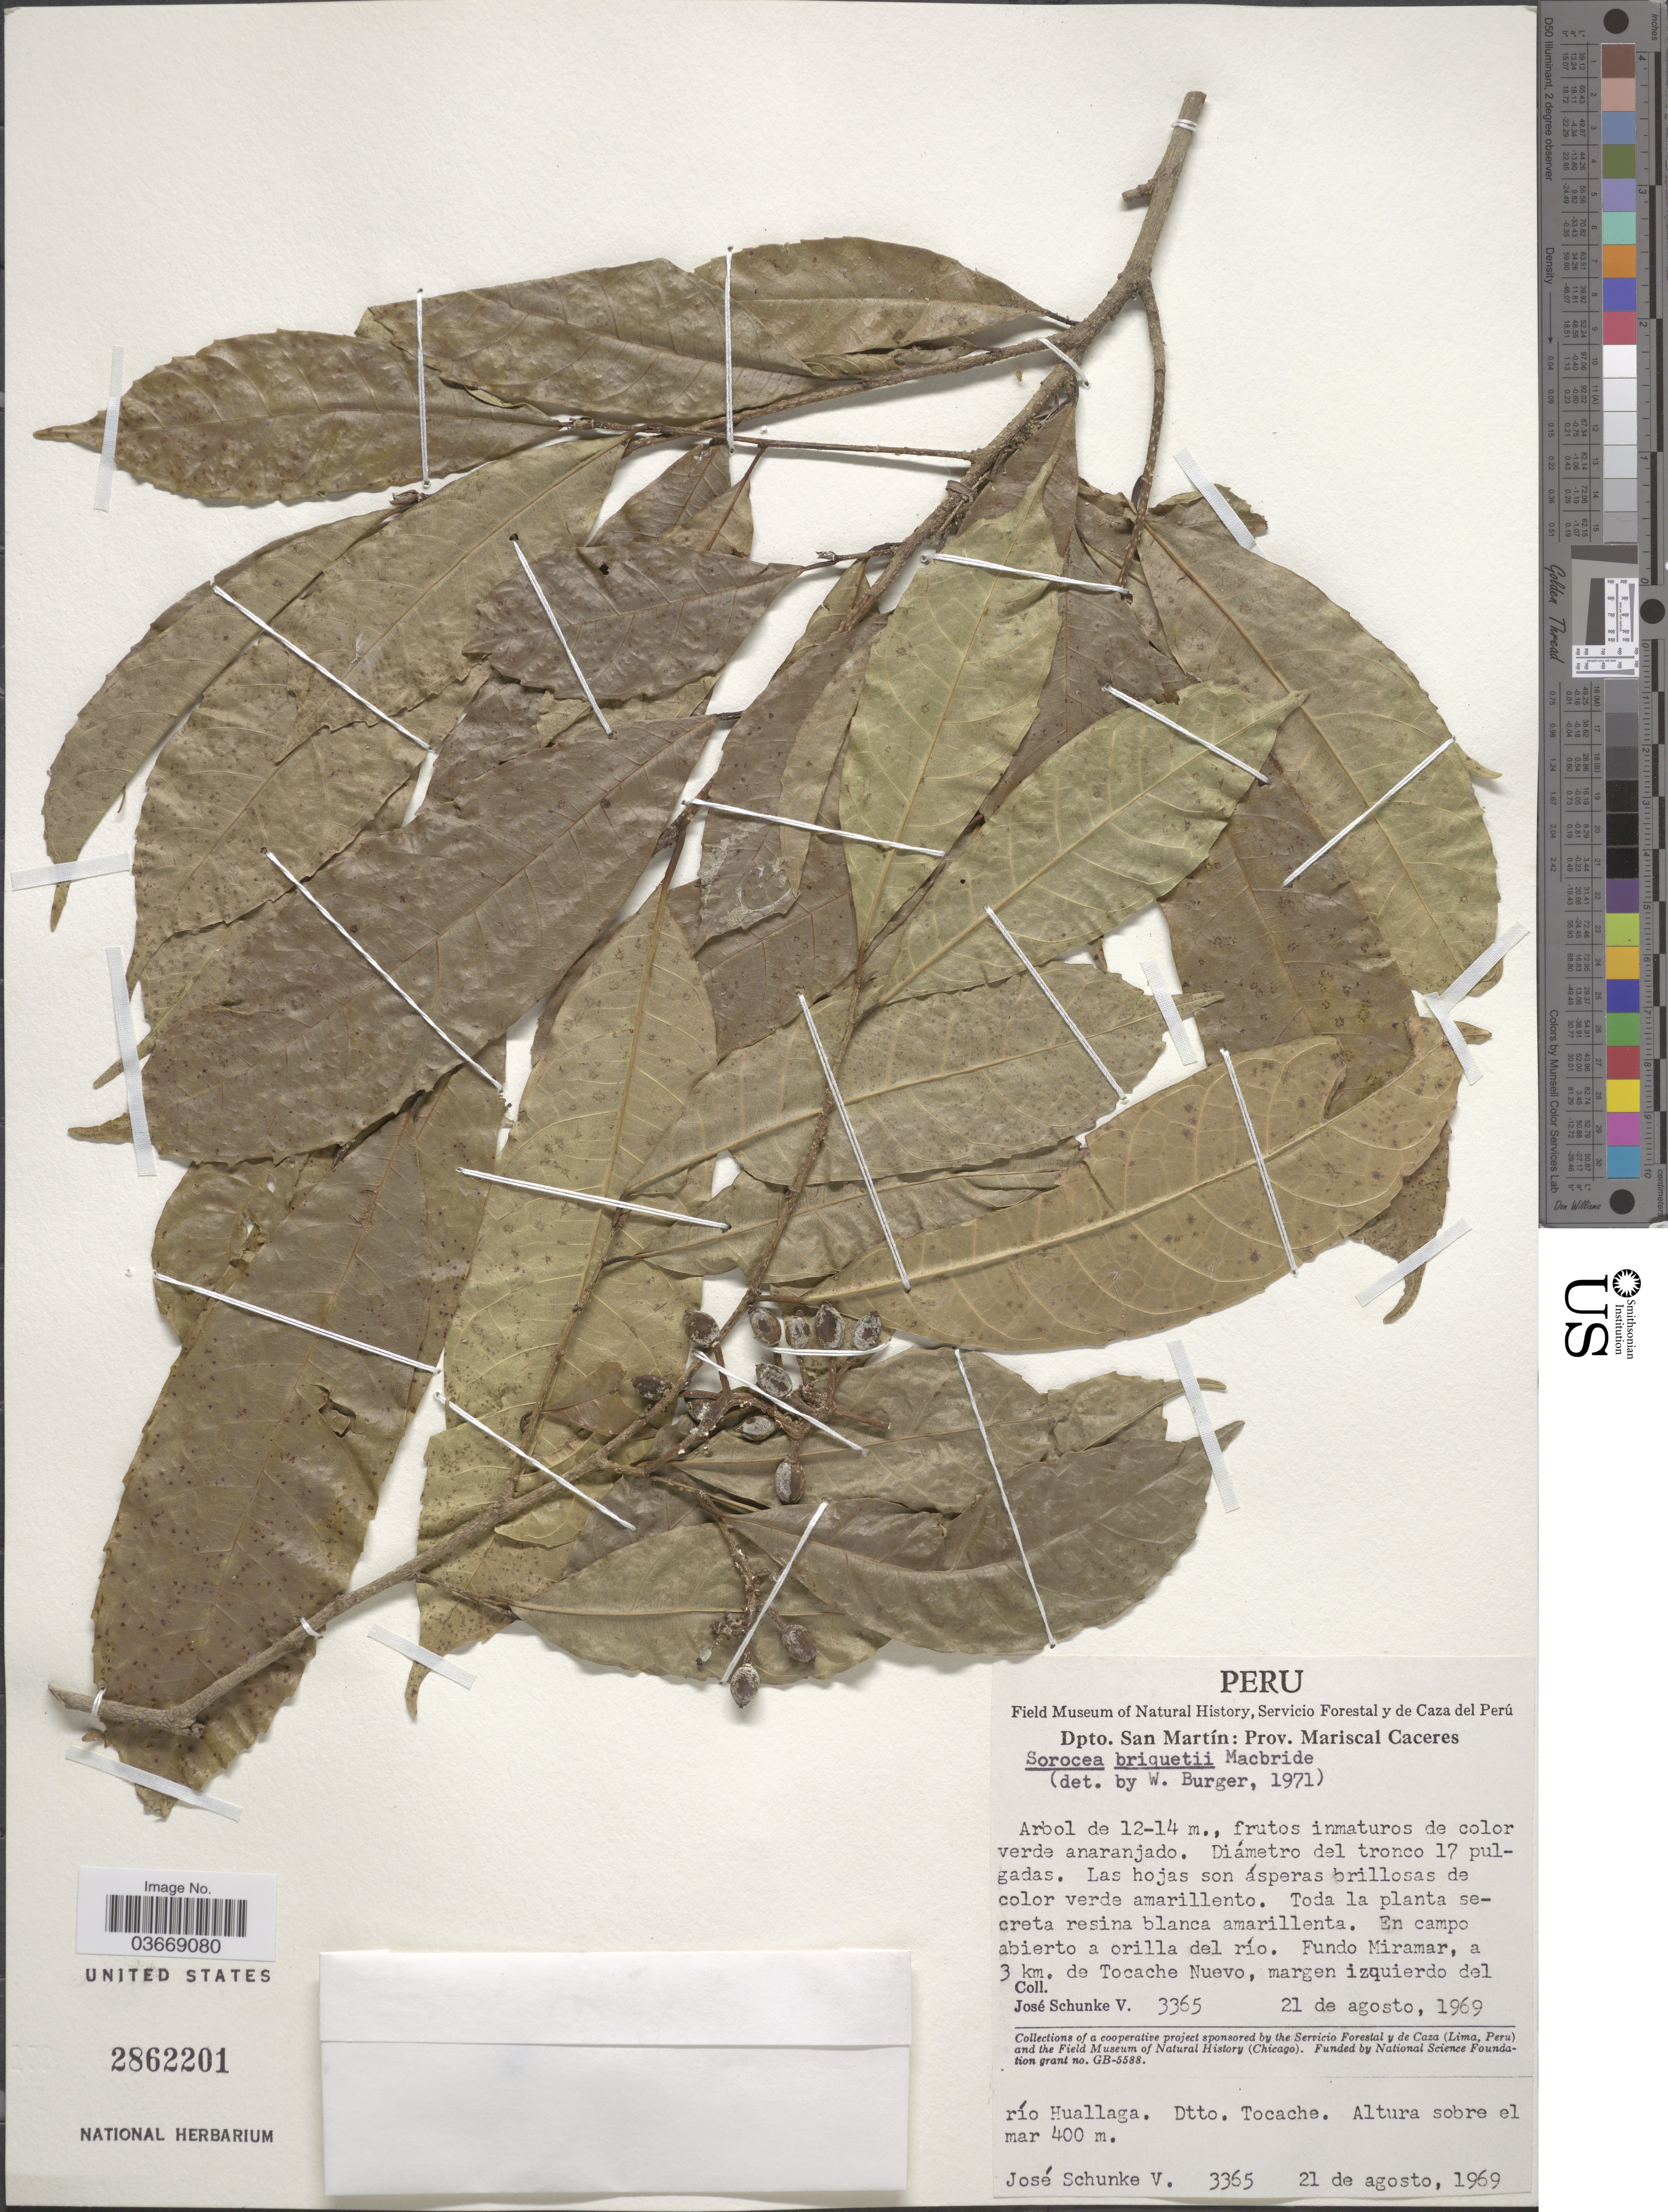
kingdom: Plantae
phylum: Tracheophyta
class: Magnoliopsida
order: Rosales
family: Moraceae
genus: Sorocea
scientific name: Sorocea briquetii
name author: J.F. Macbr.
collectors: J. Schunke Vigo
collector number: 3365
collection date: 1969-08-21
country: Peru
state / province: San Martín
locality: Dpto. San Martín: Prov. Mariscal Caceres. Fundo Miramar, a 3 km. de Tocache Nuevo, margen izquiero del río Huallaga. Dtto. Tocache.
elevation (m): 400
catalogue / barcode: US 2862201